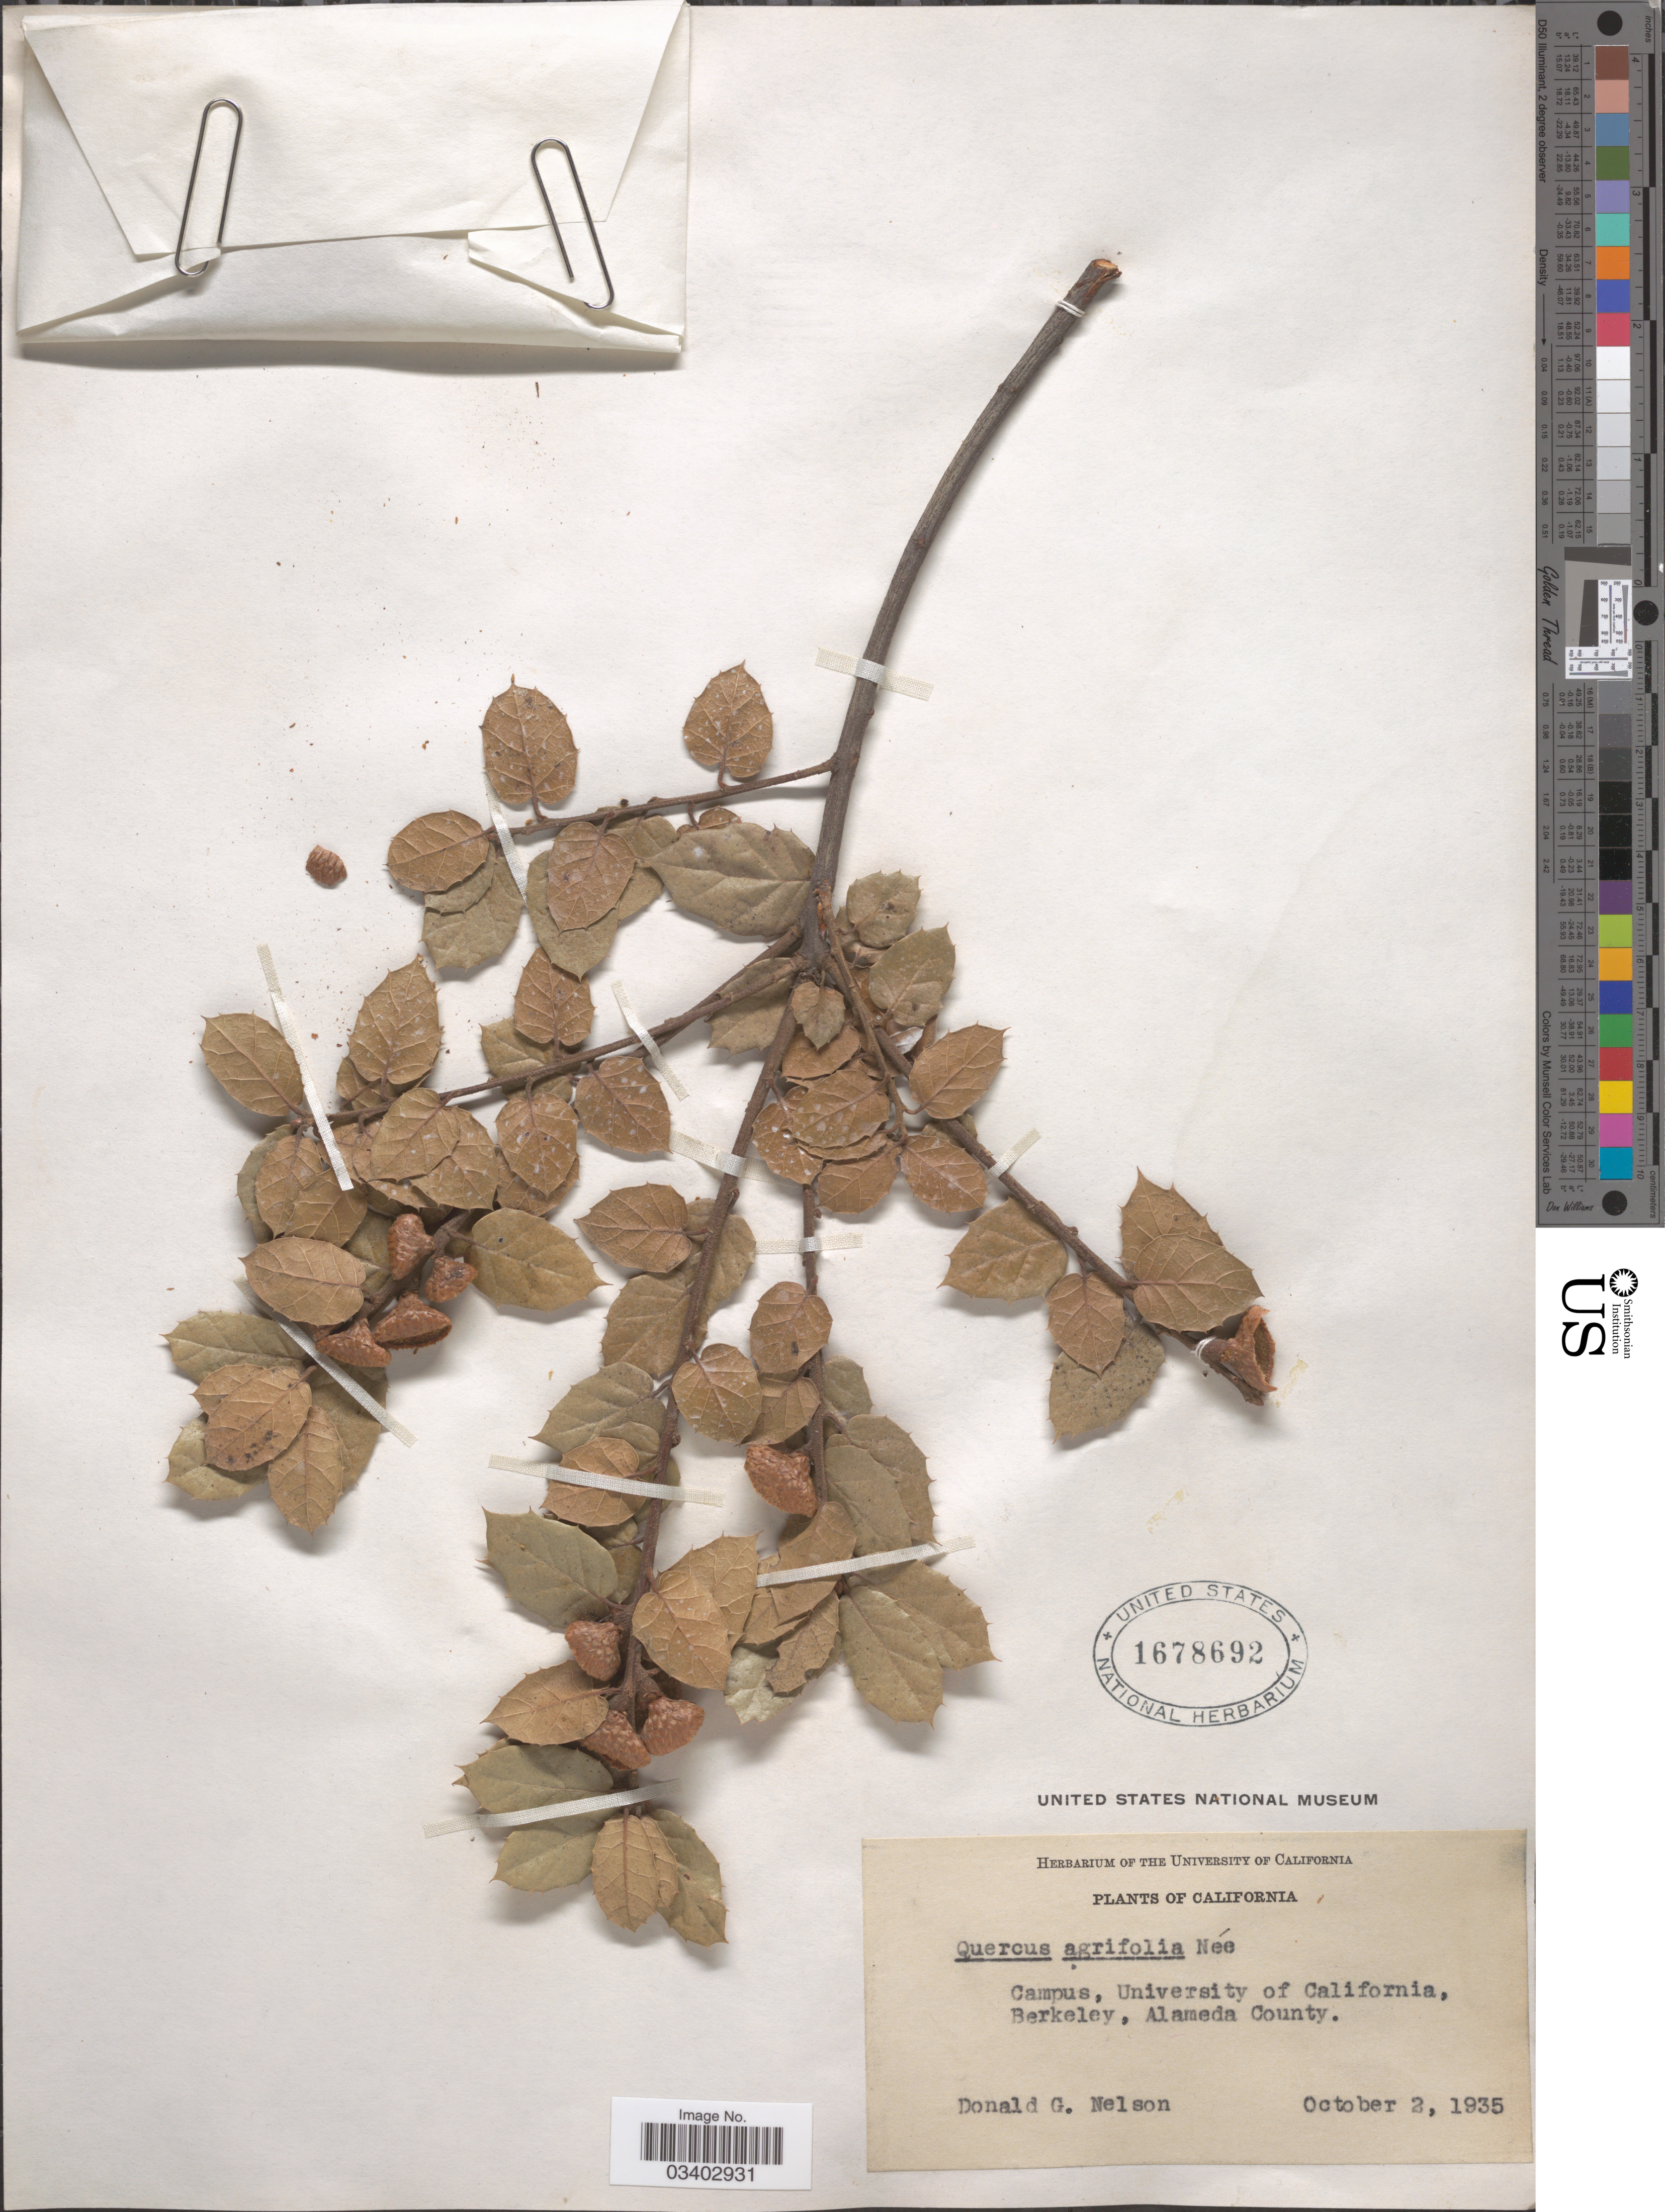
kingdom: Plantae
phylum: Tracheophyta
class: Magnoliopsida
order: Fagales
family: Fagaceae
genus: Quercus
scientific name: Quercus agrifolia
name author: Née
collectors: D. Nelson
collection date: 1935-10-02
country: United States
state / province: California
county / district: Alameda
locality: Campus, University of California, Berkeley, Alameda County.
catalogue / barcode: US 1678692